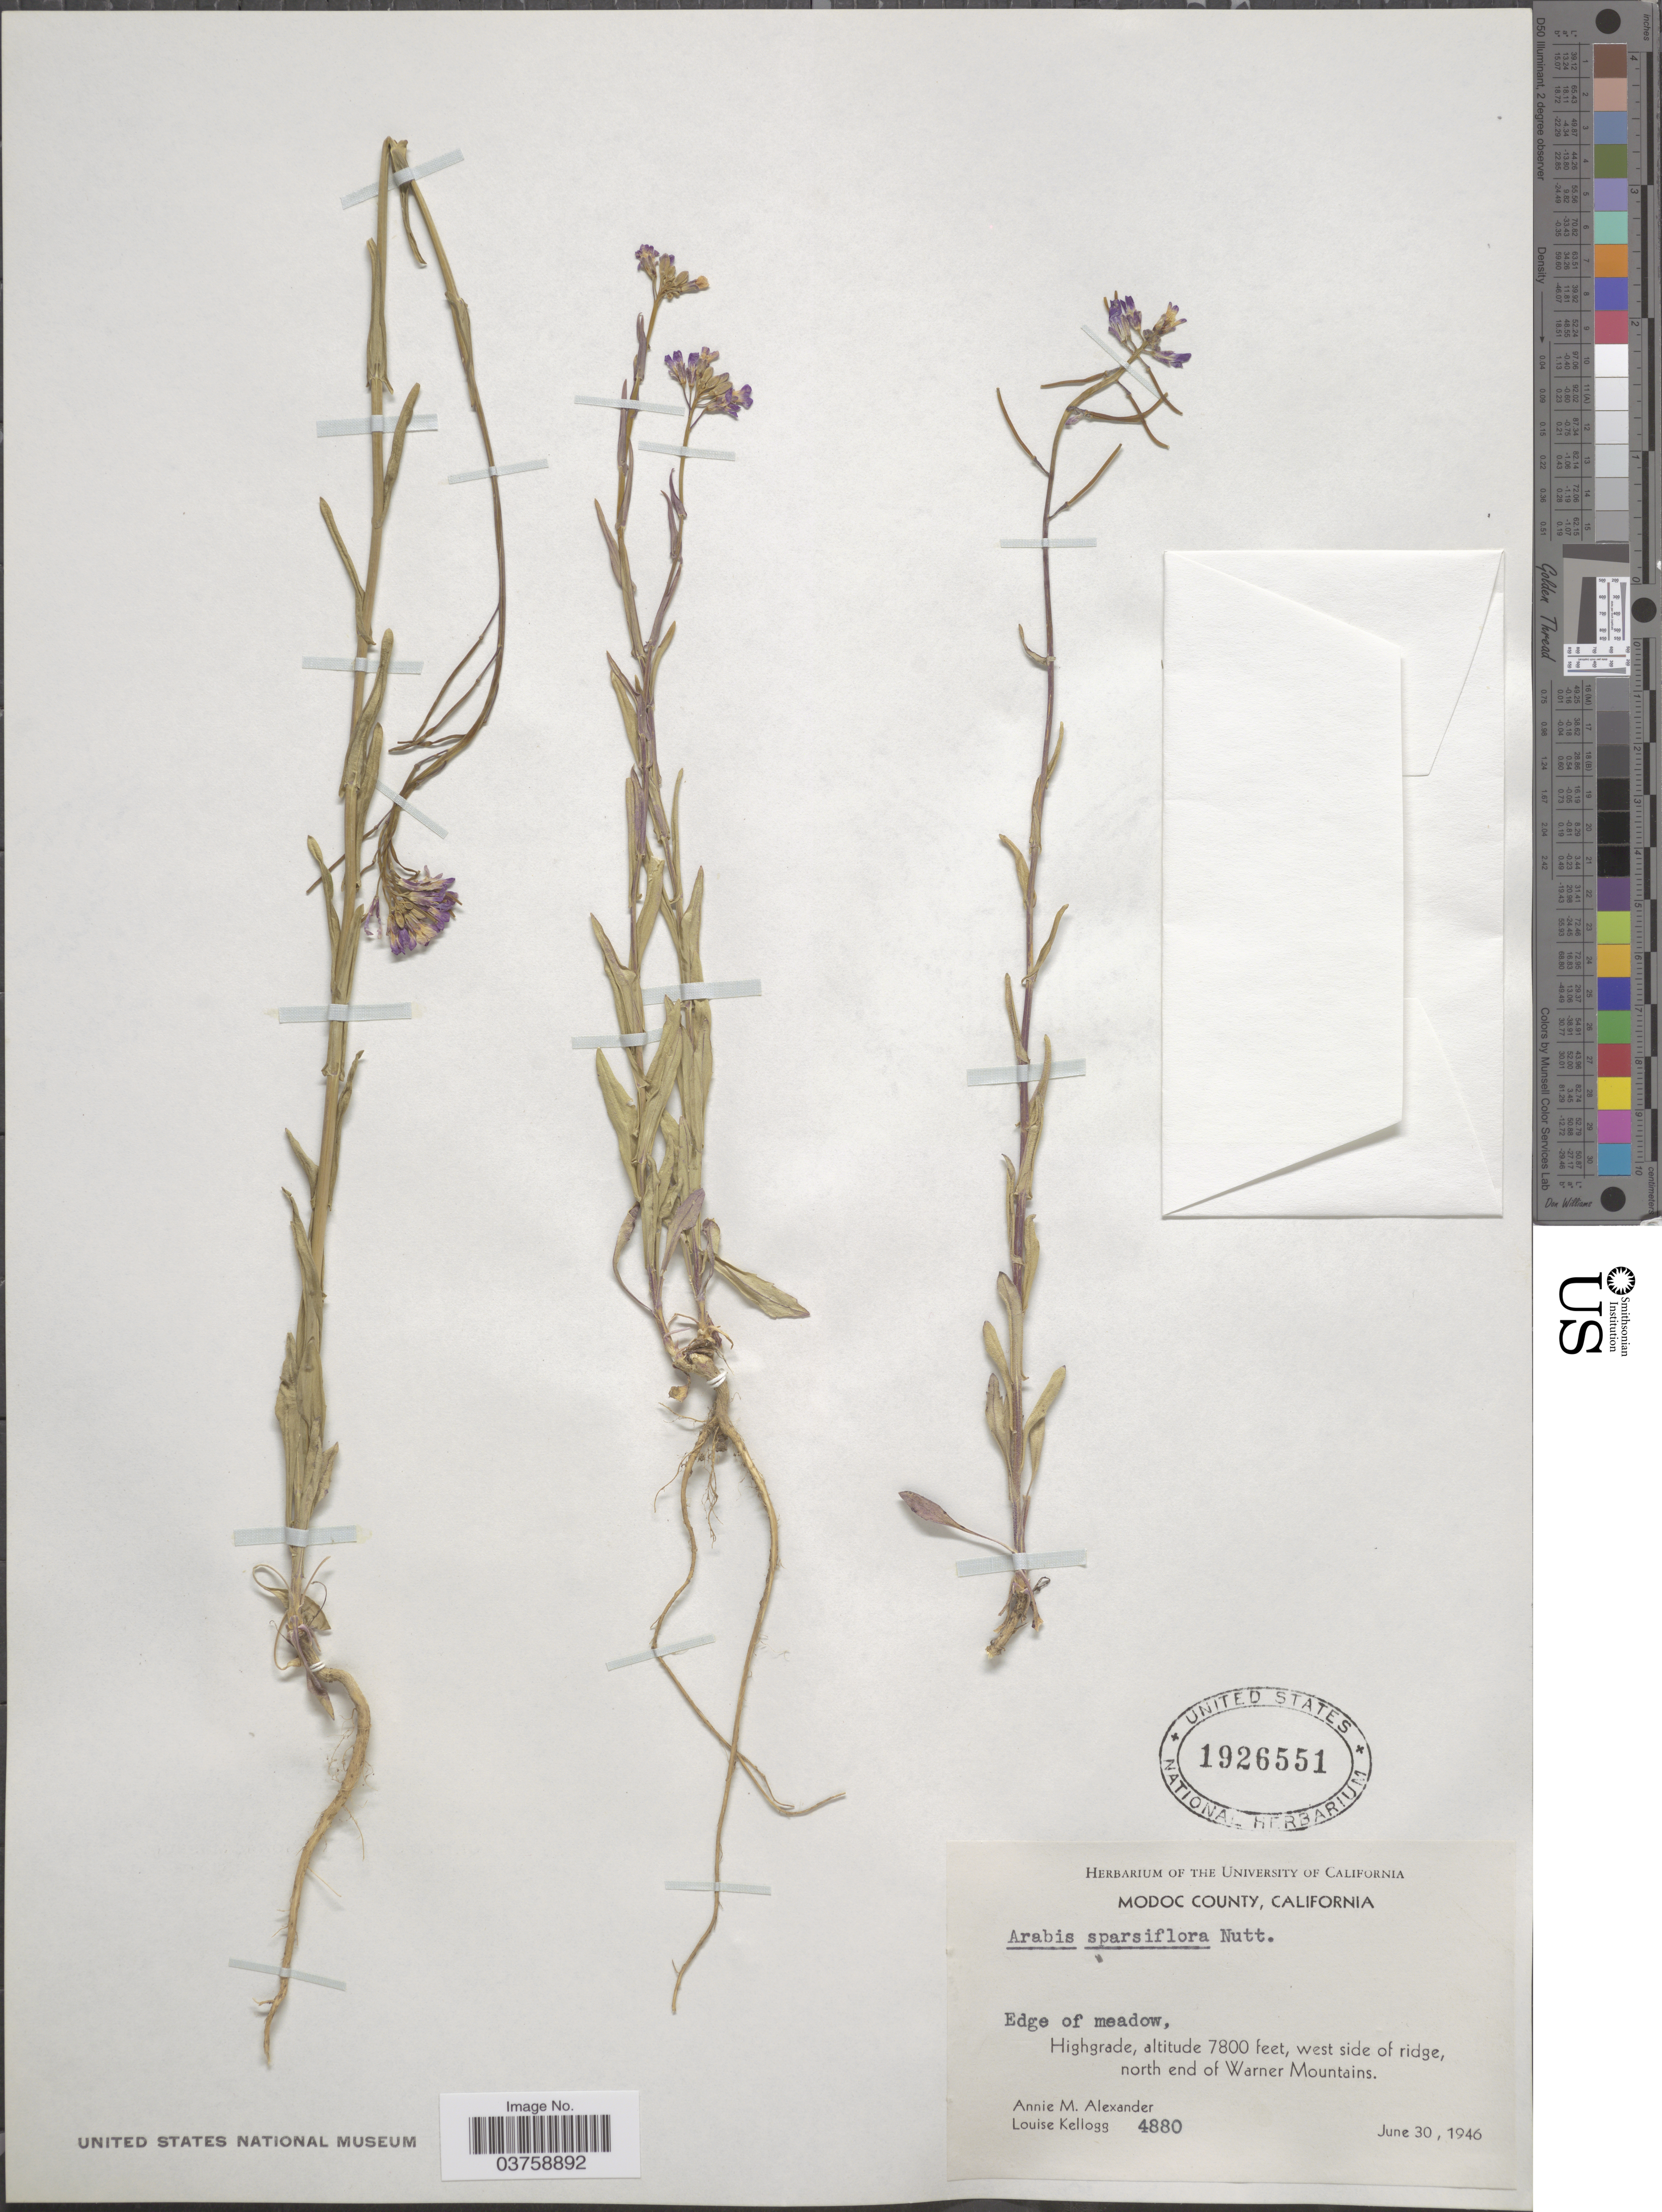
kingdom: Plantae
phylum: Tracheophyta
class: Magnoliopsida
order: Brassicales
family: Brassicaceae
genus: Arabis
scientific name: Arabis sparsiflora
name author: Nutt.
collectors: A. M. Alexander & L. Kellogg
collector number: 4880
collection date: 1946-06-30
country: United States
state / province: California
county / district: Modoc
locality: Modoc County. Highgrade, west side of ridge, north end of Warner Mountains.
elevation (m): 2377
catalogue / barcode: US 1926551